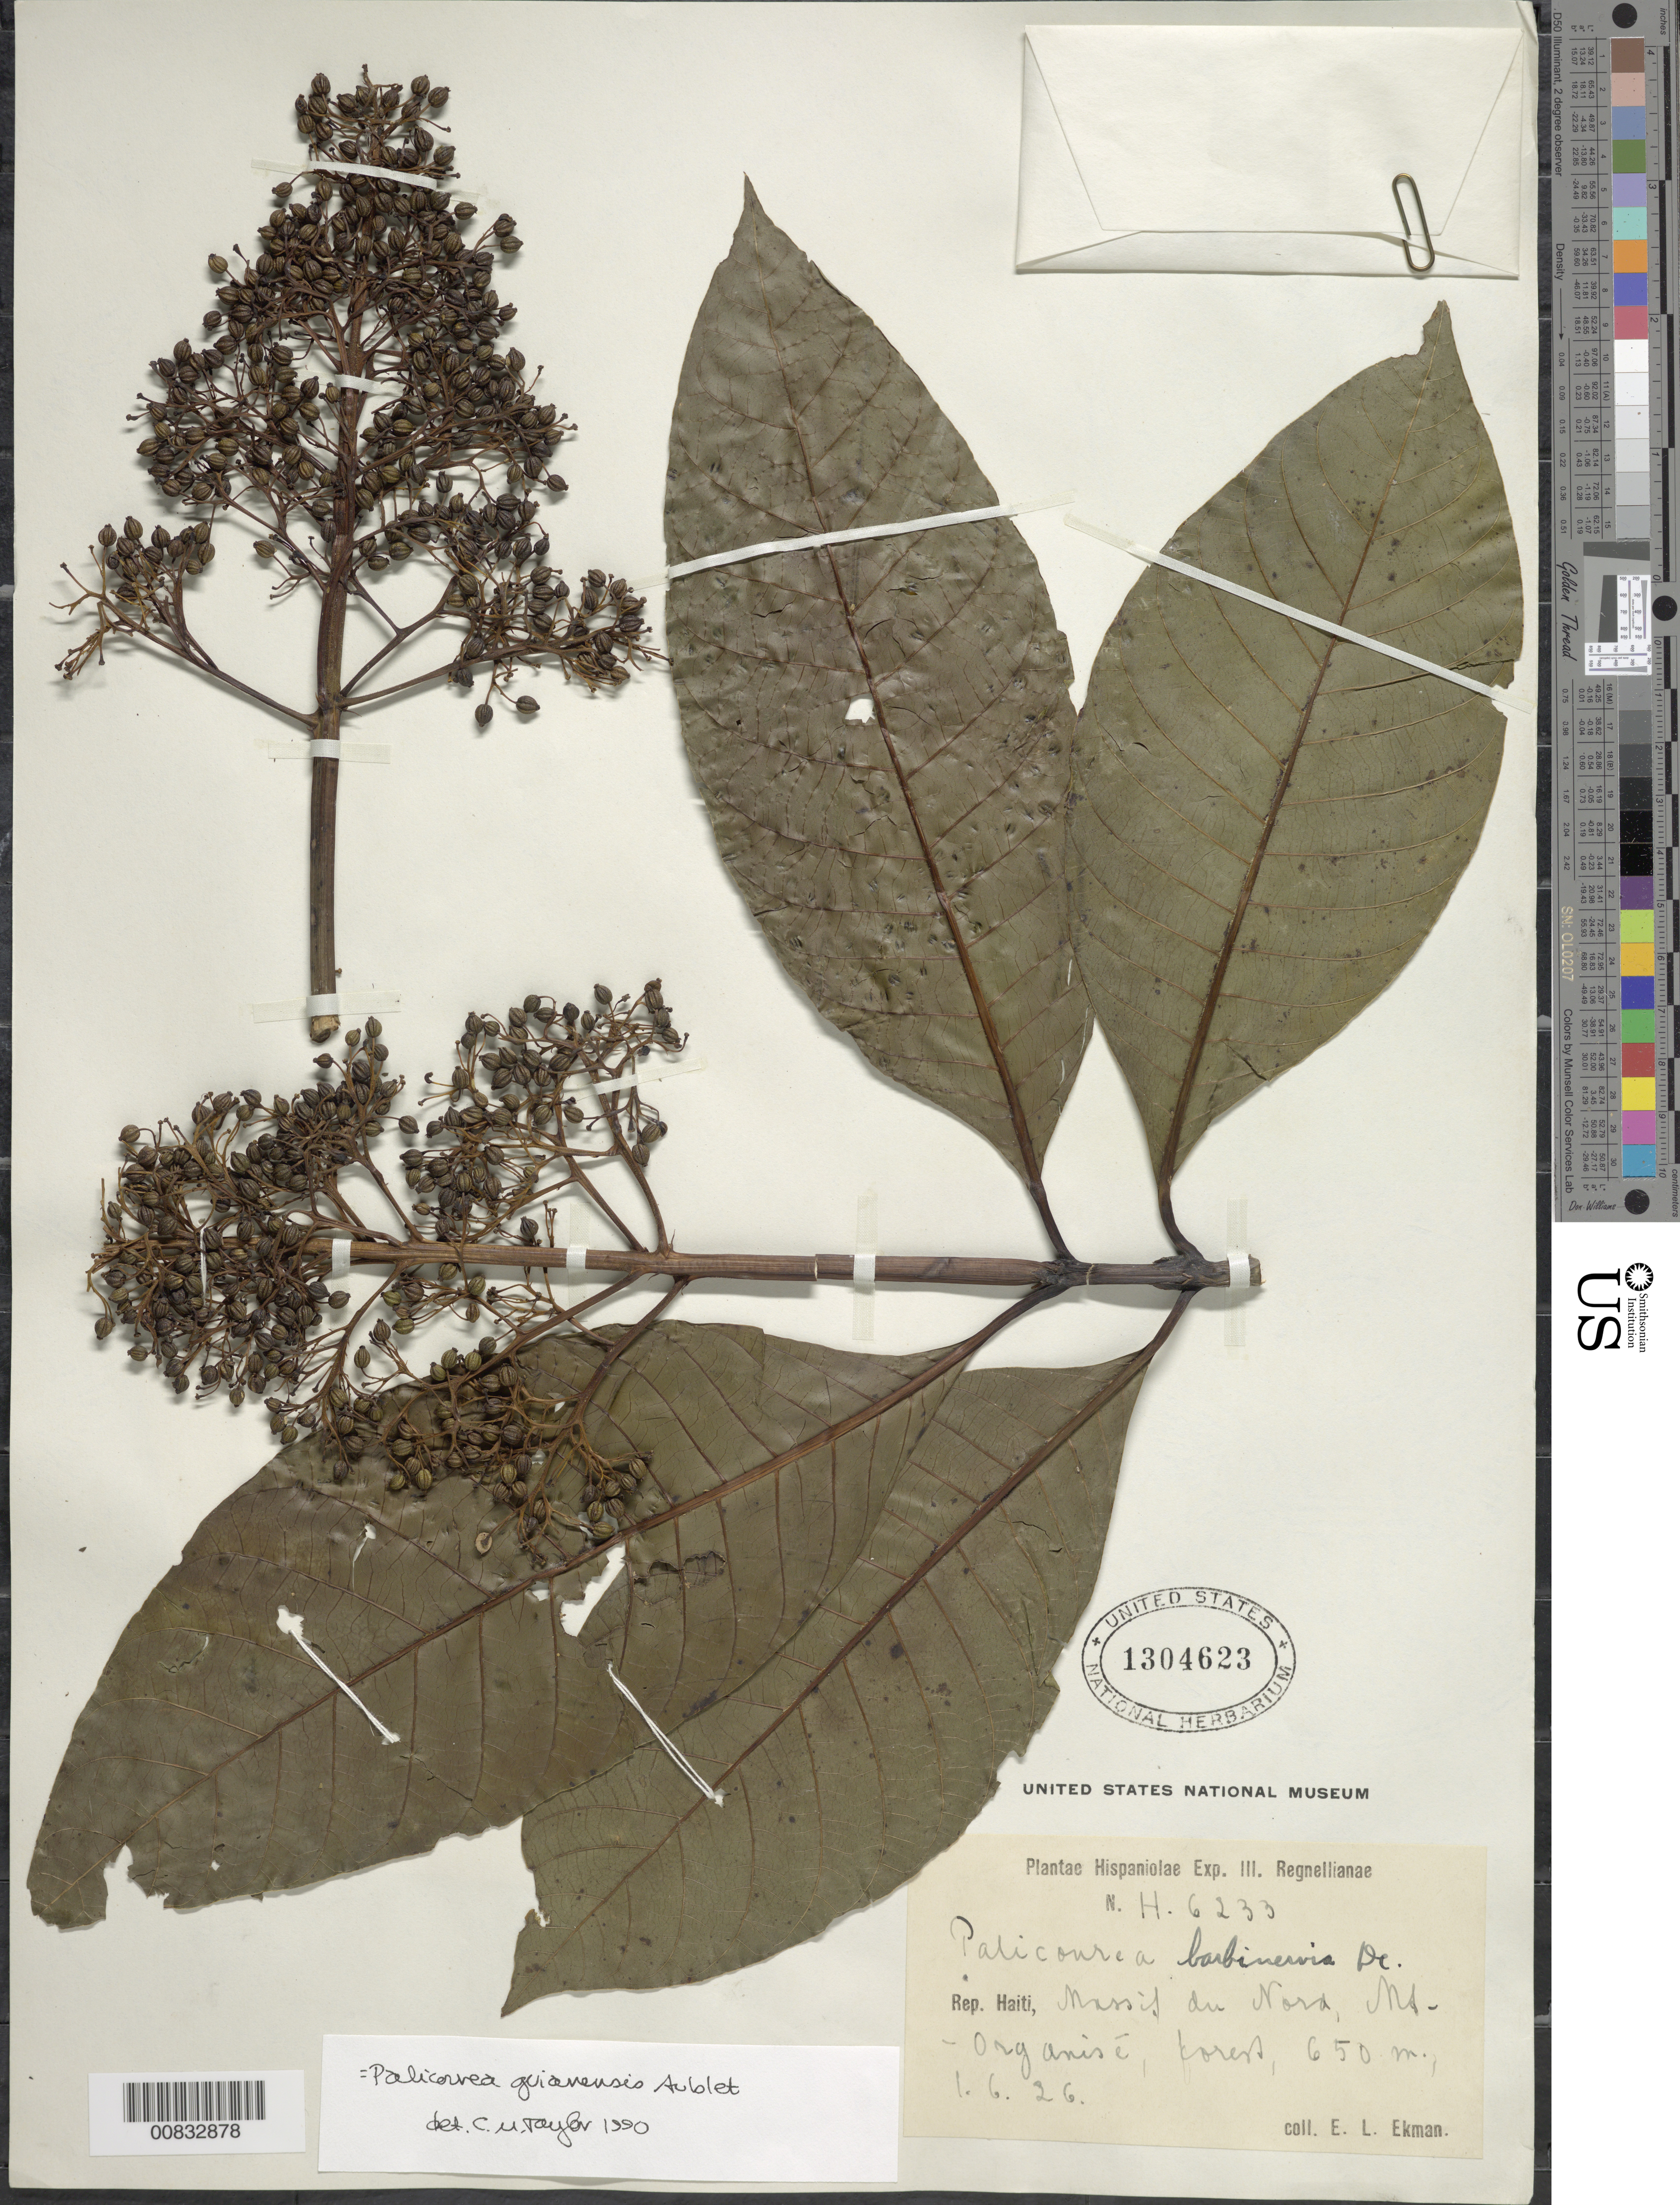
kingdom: Plantae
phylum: Tracheophyta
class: Magnoliopsida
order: Gentianales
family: Rubiaceae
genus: Palicourea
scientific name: Palicourea guianensis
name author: Aubl.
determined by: Taylor, Charlotte M.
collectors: E. L. Ekman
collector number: H 6233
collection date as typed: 01 Jun 1926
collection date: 1926-06-01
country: Haiti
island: Hispaniola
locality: Massif du Nord, Mt. Organisé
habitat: Forest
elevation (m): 650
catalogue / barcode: US 1304623